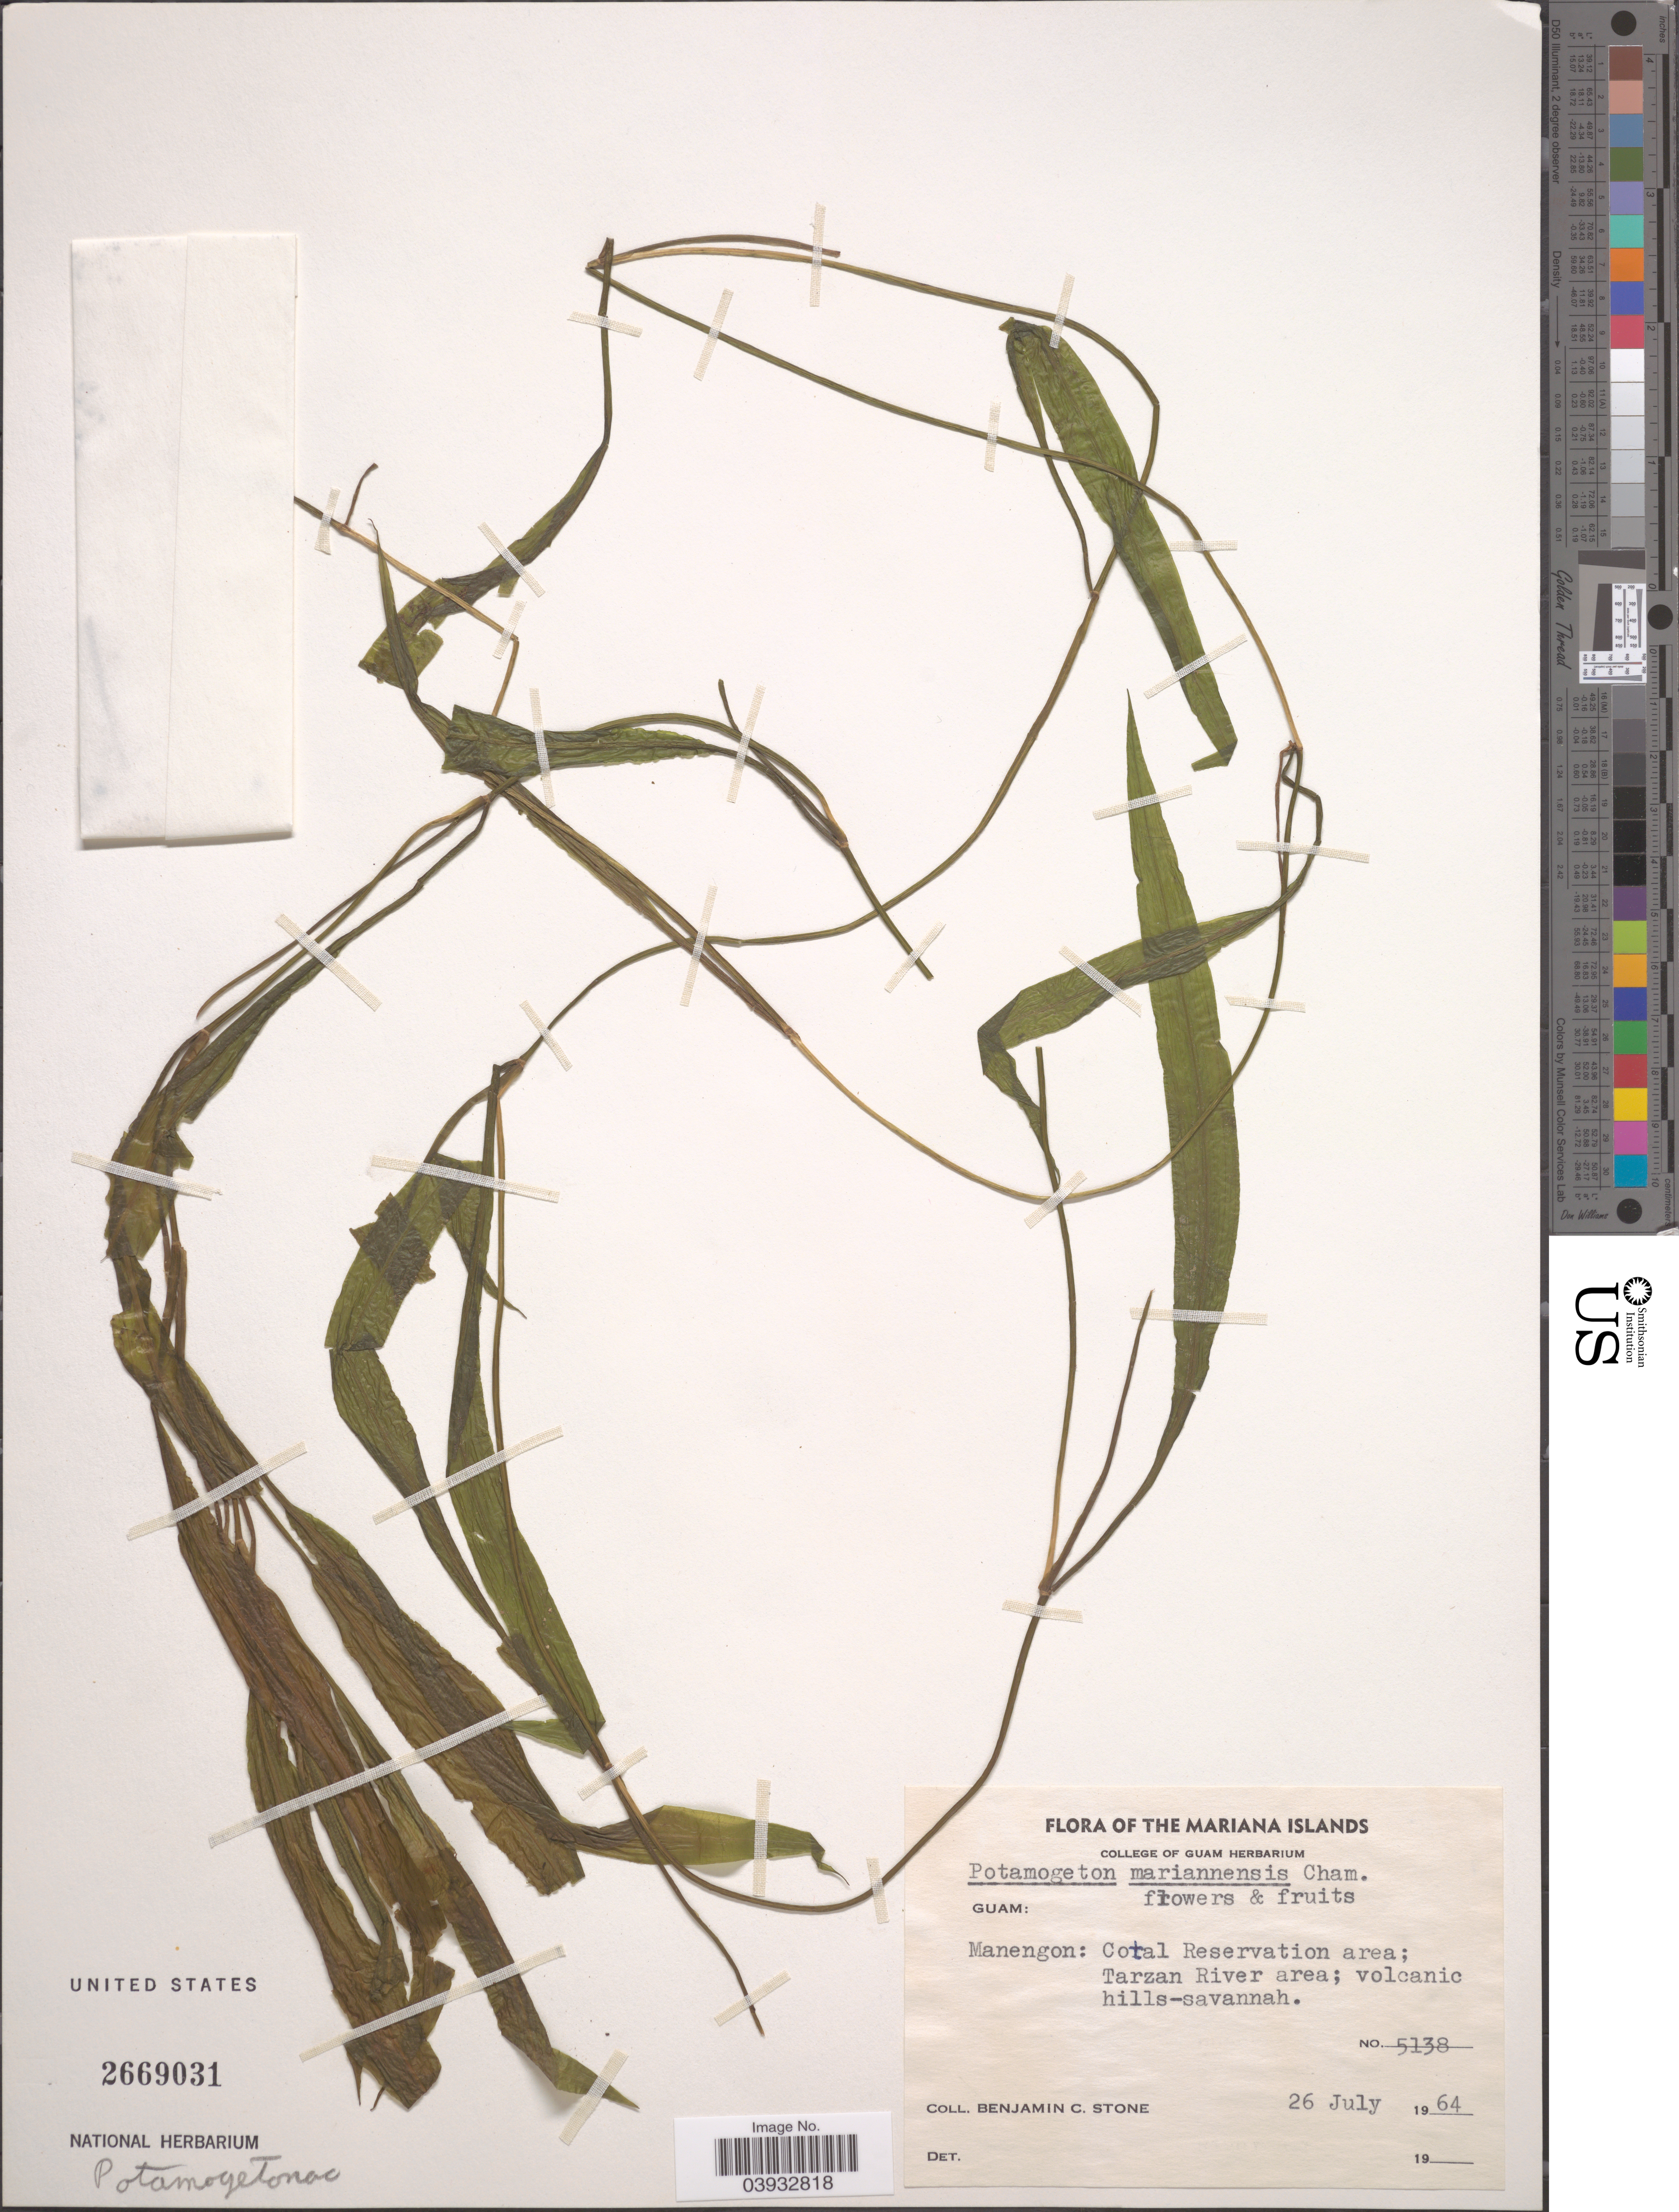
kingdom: Plantae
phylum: Tracheophyta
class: Liliopsida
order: Alismatales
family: Potamogetonaceae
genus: Potamogeton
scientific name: Potamogeton mariannensis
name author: Cham. & Schltdl.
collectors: B. C. Stone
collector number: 5138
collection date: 1964-07-26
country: Guam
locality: Mariana Islands. Manengon: Coral Reservation area; Tarzan River area; volcanic hills-savannah.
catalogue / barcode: US 2669031